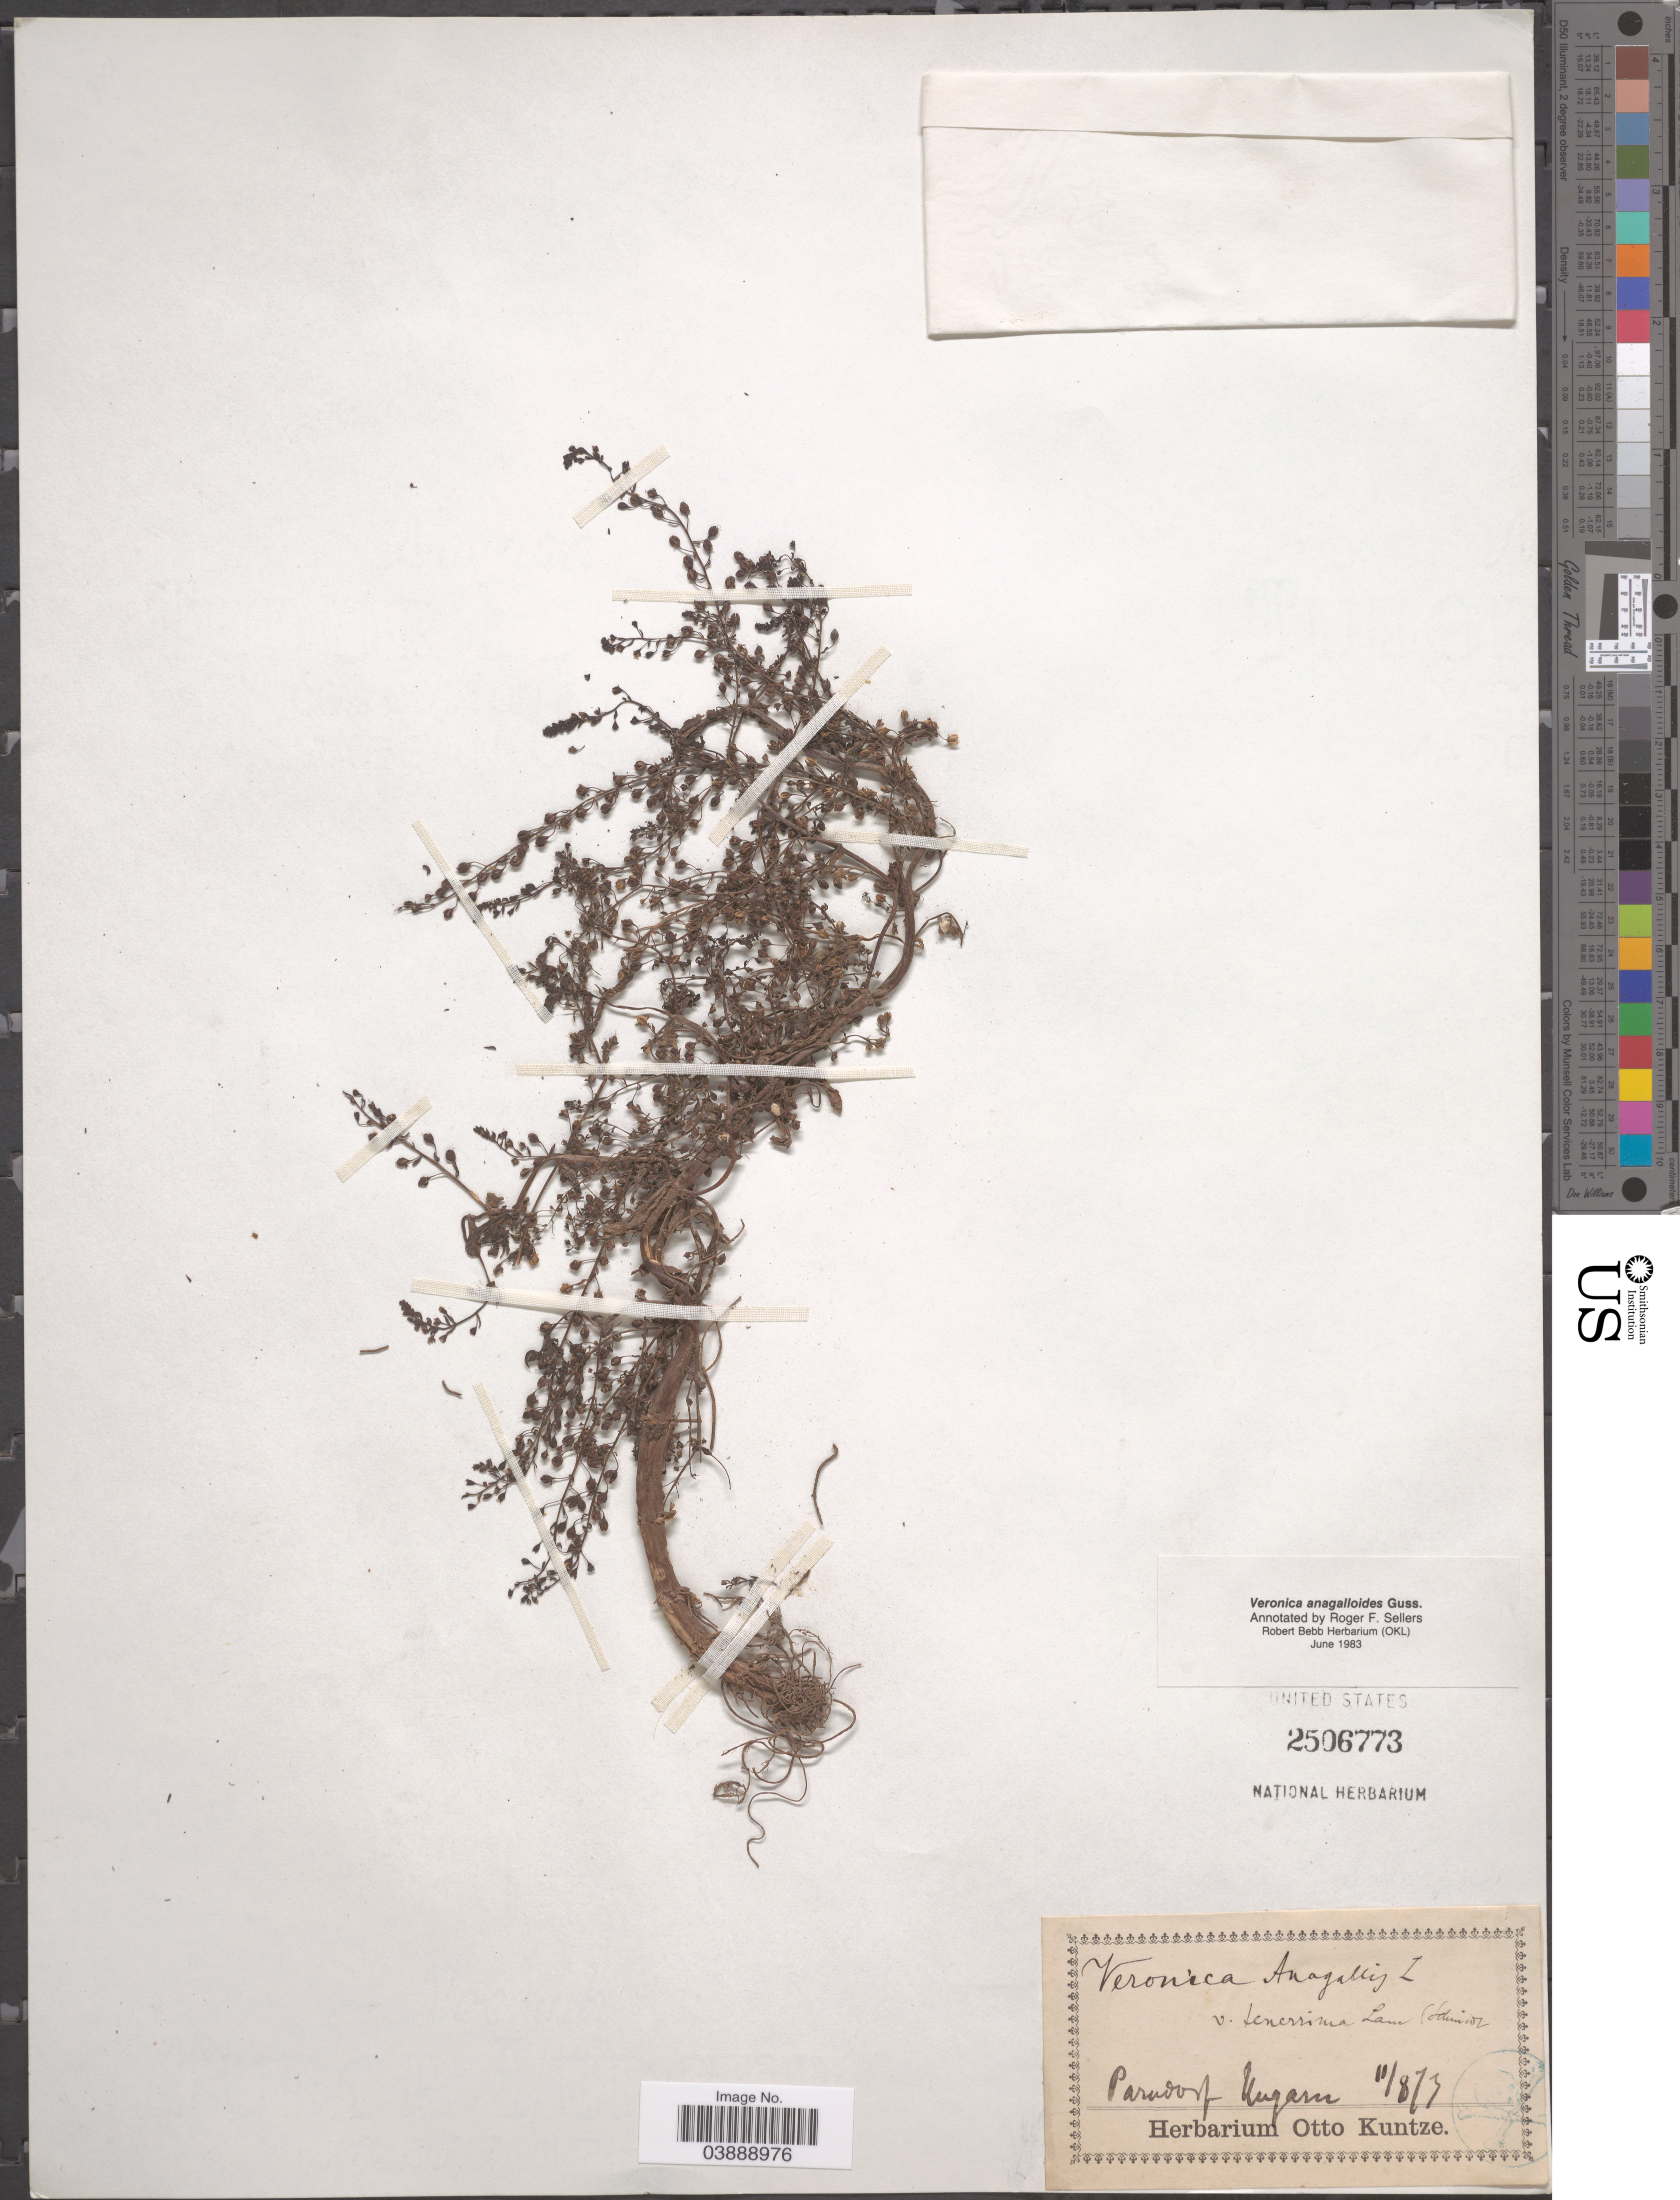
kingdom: Plantae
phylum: Tracheophyta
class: Magnoliopsida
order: Lamiales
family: Plantaginaceae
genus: Veronica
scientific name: Veronica anagalloides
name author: Gussone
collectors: ex herb. Otto Kuntze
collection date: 1873-11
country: Hungary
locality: Parndorf Ungarn. [interpreted]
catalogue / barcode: US 2506773